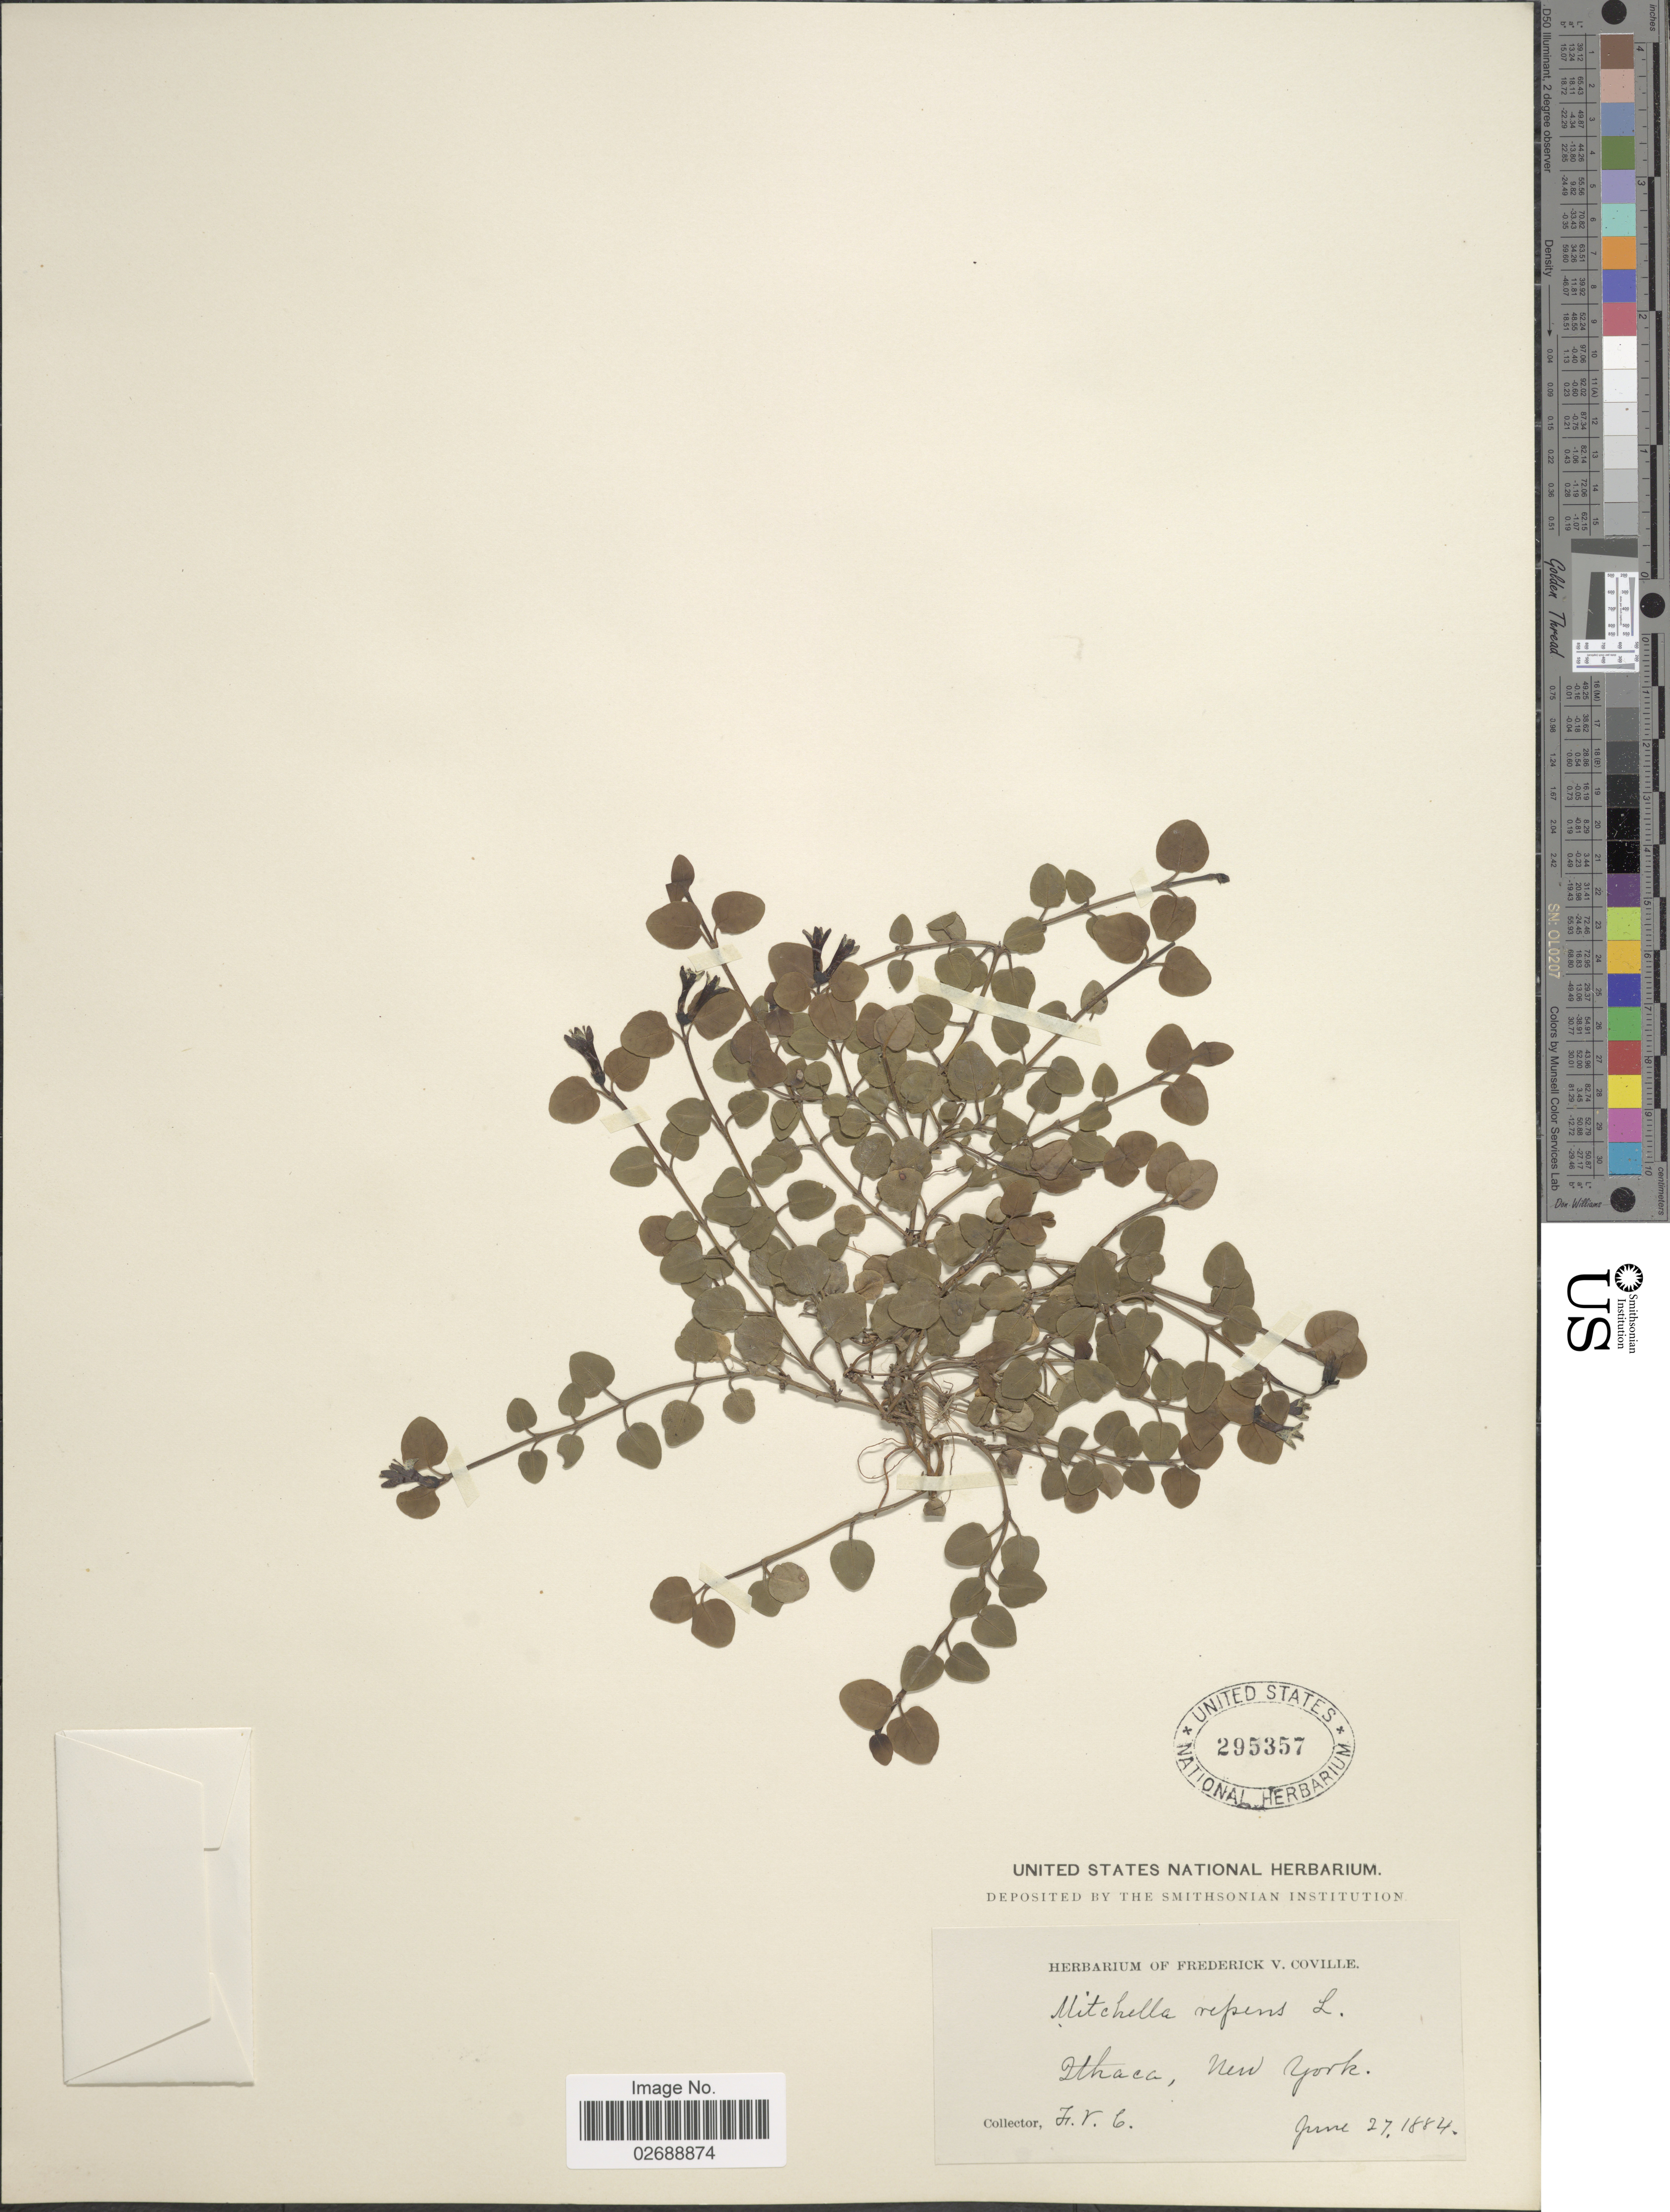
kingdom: Plantae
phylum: Tracheophyta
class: Magnoliopsida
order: Gentianales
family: Rubiaceae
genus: Mitchella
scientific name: Mitchella repens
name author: L.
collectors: F. V. Coville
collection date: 1884-06-27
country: United States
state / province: New York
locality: Ithaca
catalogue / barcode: US 295357